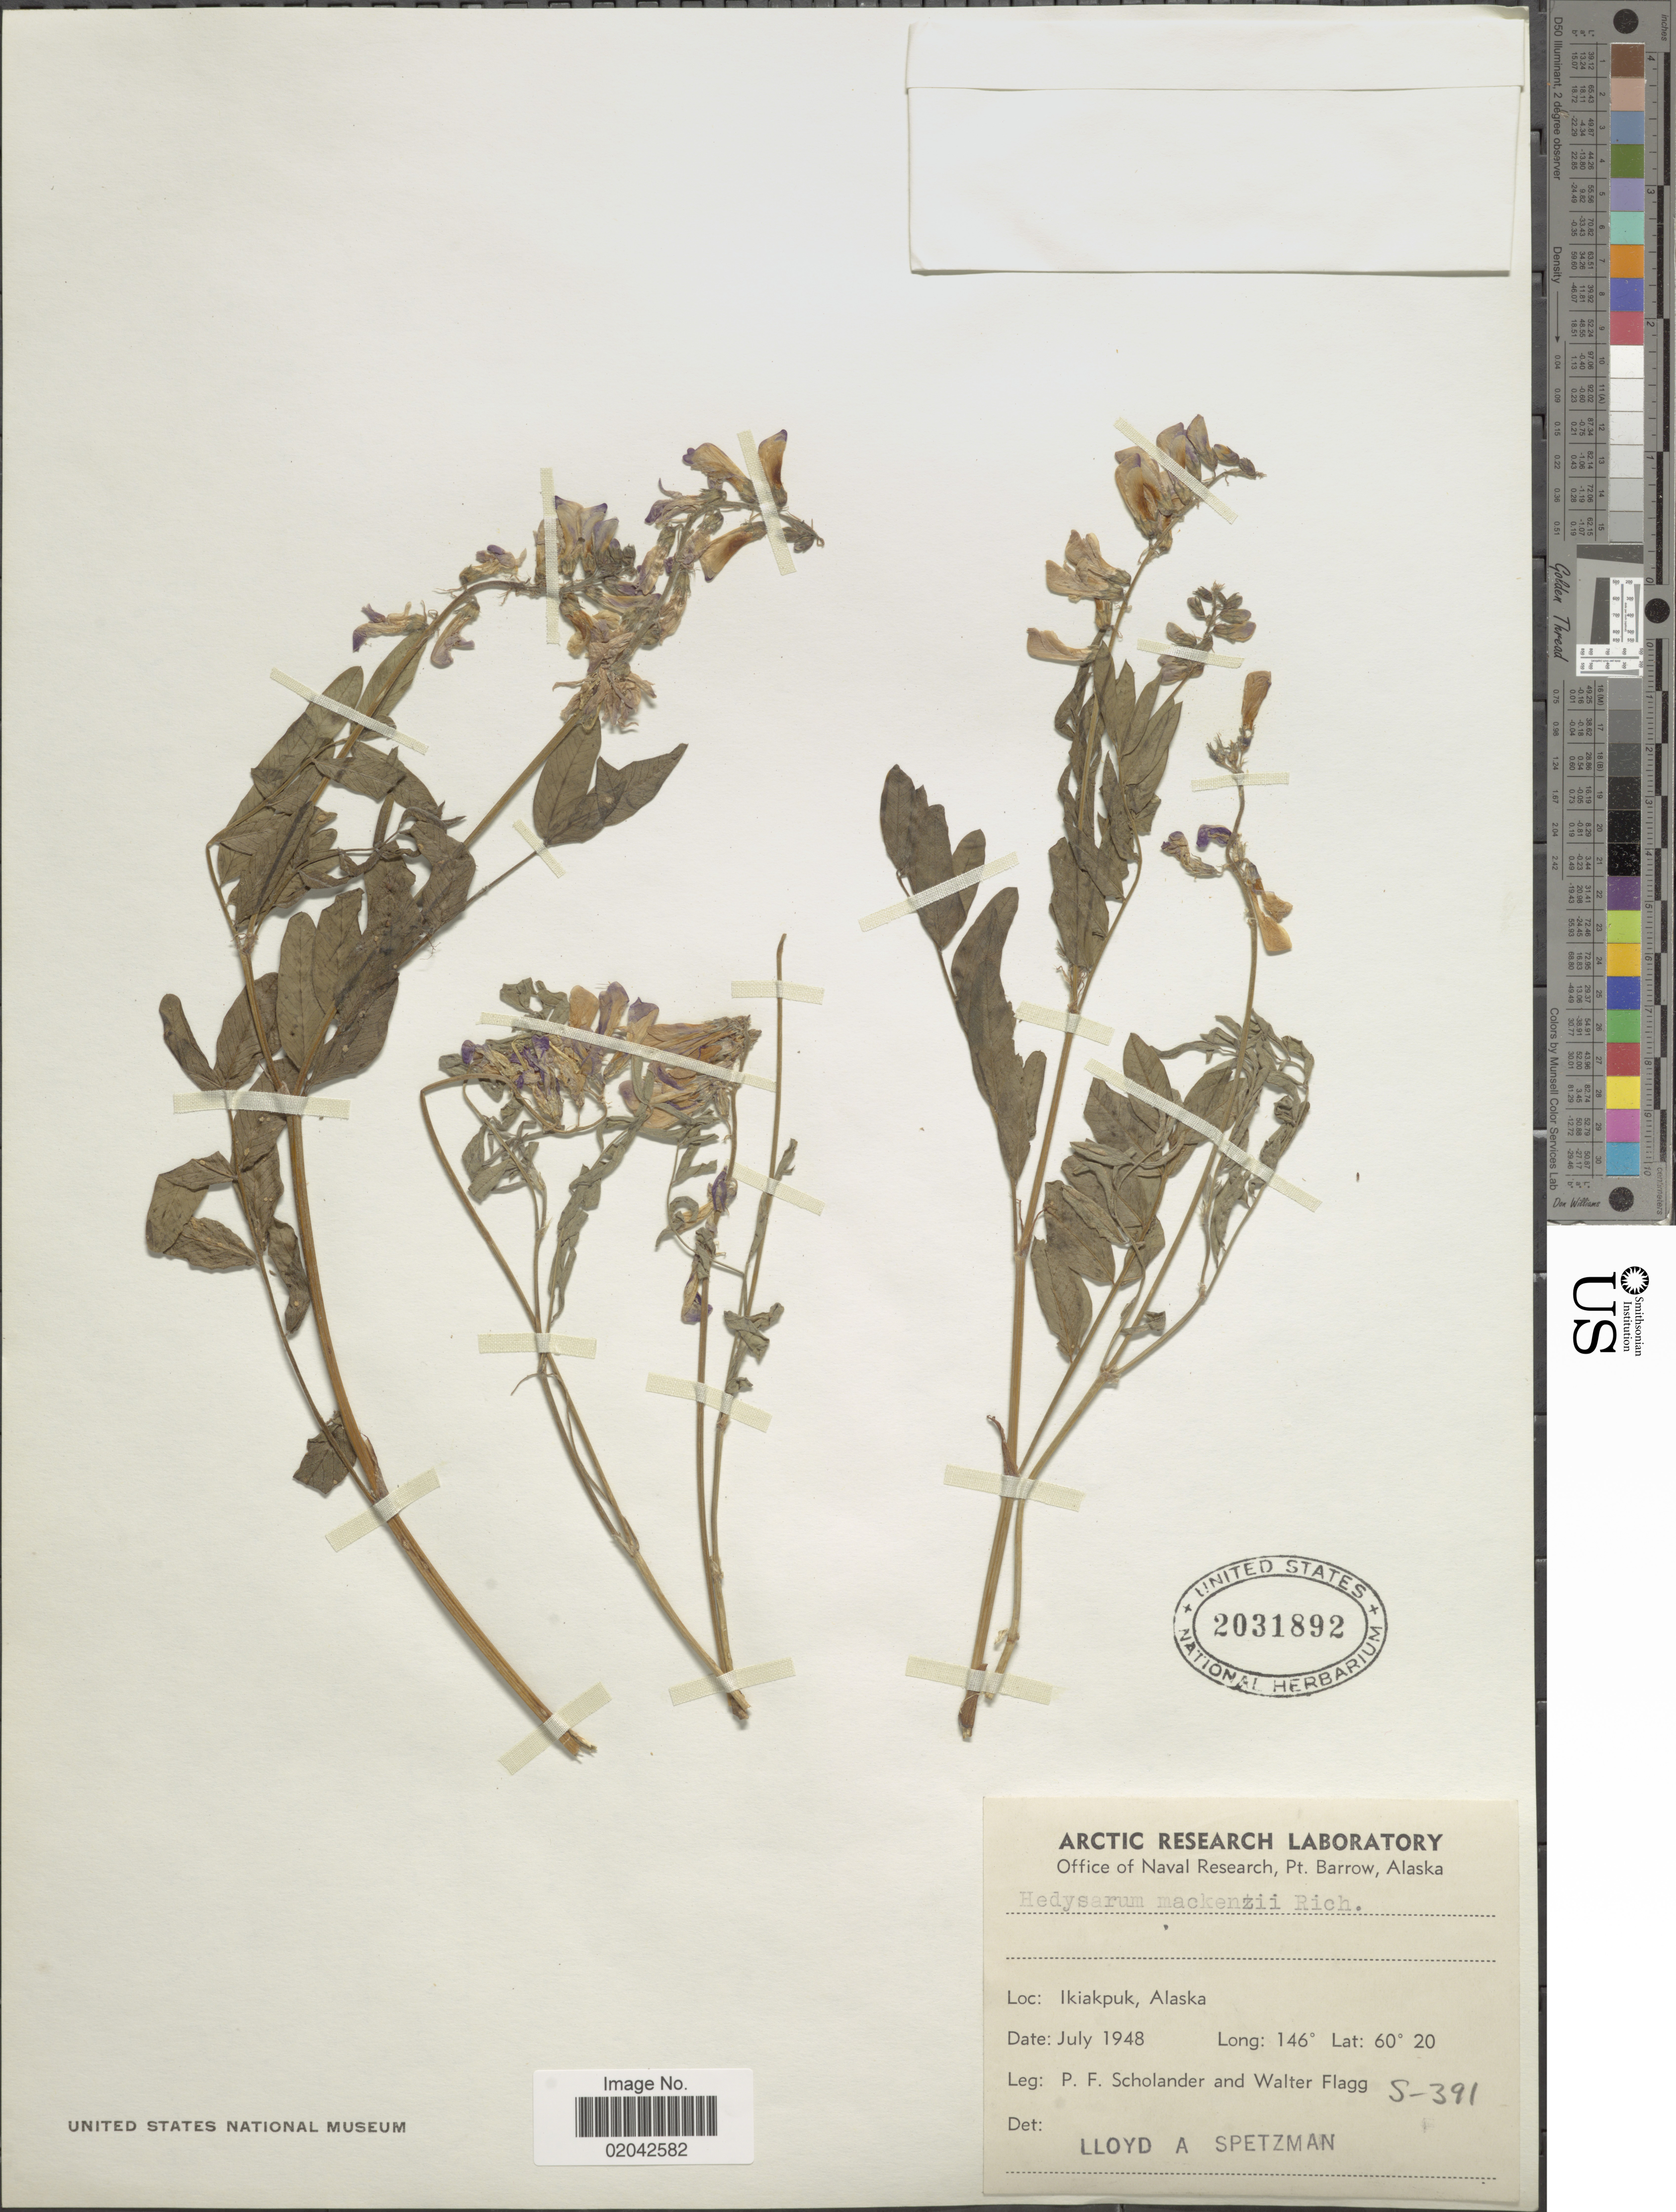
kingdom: Plantae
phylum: Tracheophyta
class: Magnoliopsida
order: Fabales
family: Fabaceae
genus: Hedysarum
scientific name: Hedysarum mackenziei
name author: Richardson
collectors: P. Scholander & W. Flagg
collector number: S-391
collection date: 1948-07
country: United States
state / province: Alaska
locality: Ikiakpuk, Acrtic.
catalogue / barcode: US 2031892